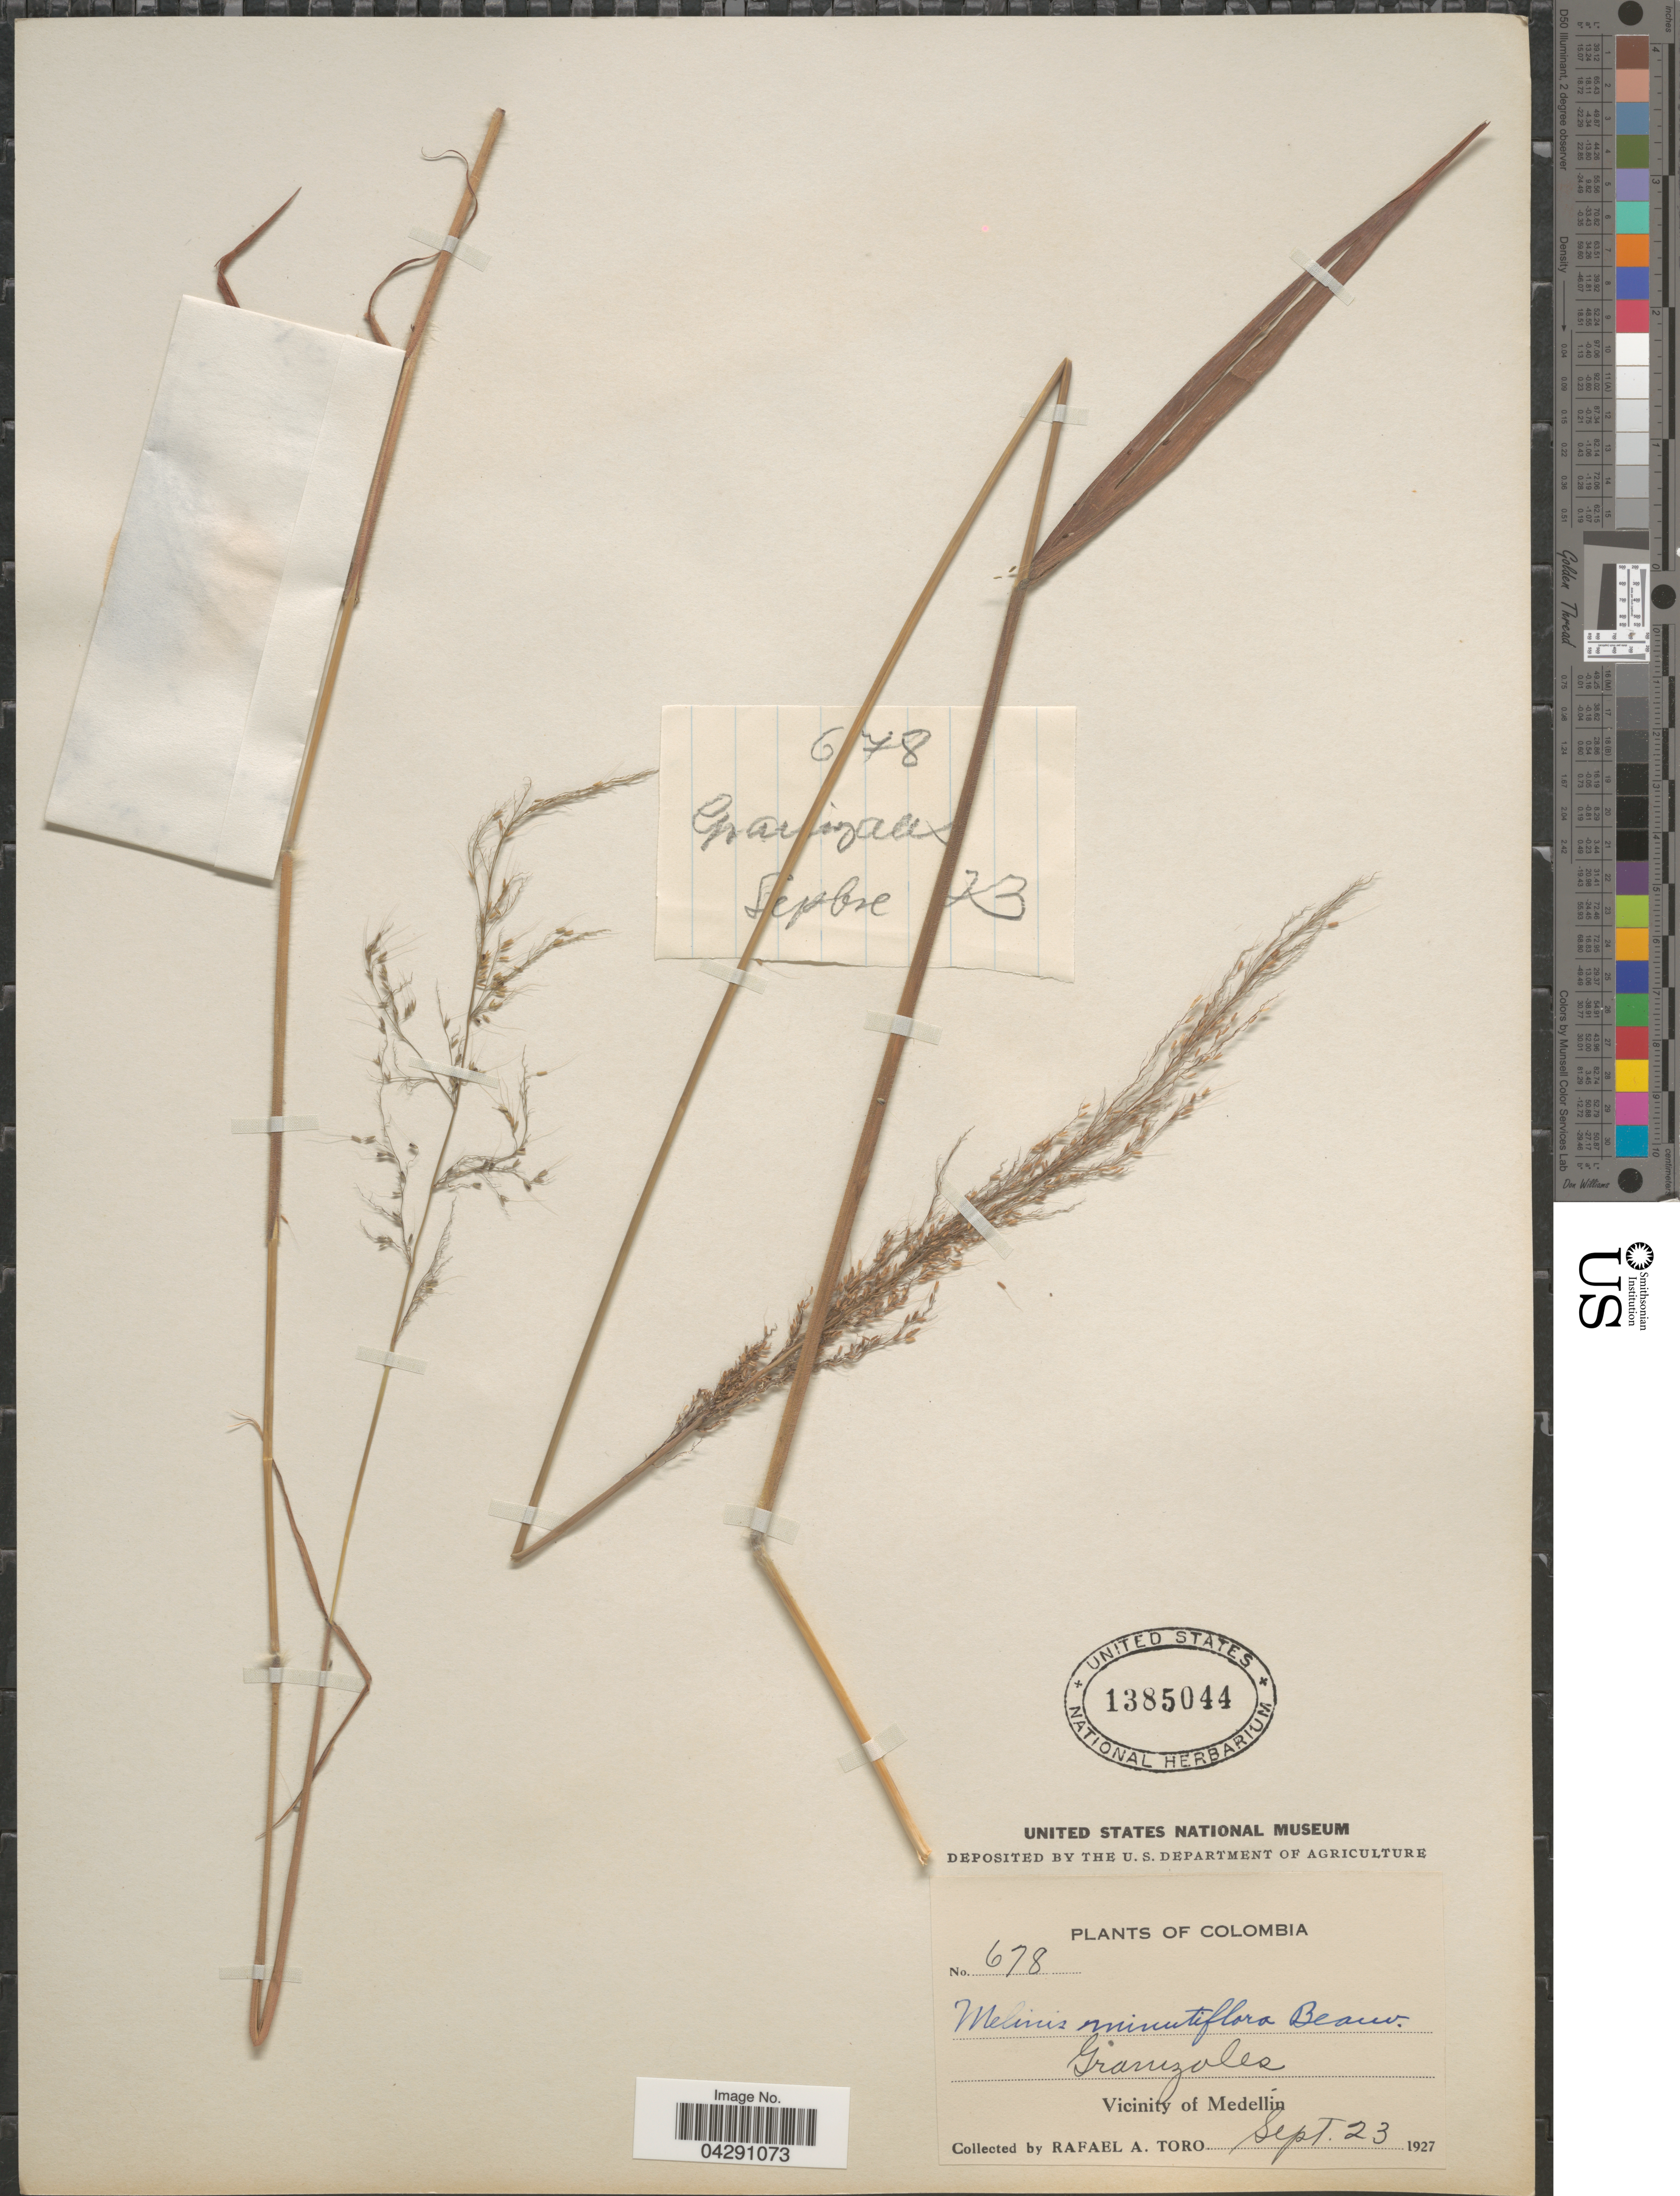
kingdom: Plantae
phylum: Tracheophyta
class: Liliopsida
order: Poales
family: Poaceae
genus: Melinis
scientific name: Melinis minutiflora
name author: P. Beauv.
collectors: R. A. Toro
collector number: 678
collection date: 1927-09-23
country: Colombia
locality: Gramzoles [interpreted]. Vicinity of Medellín.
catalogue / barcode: US 1385044